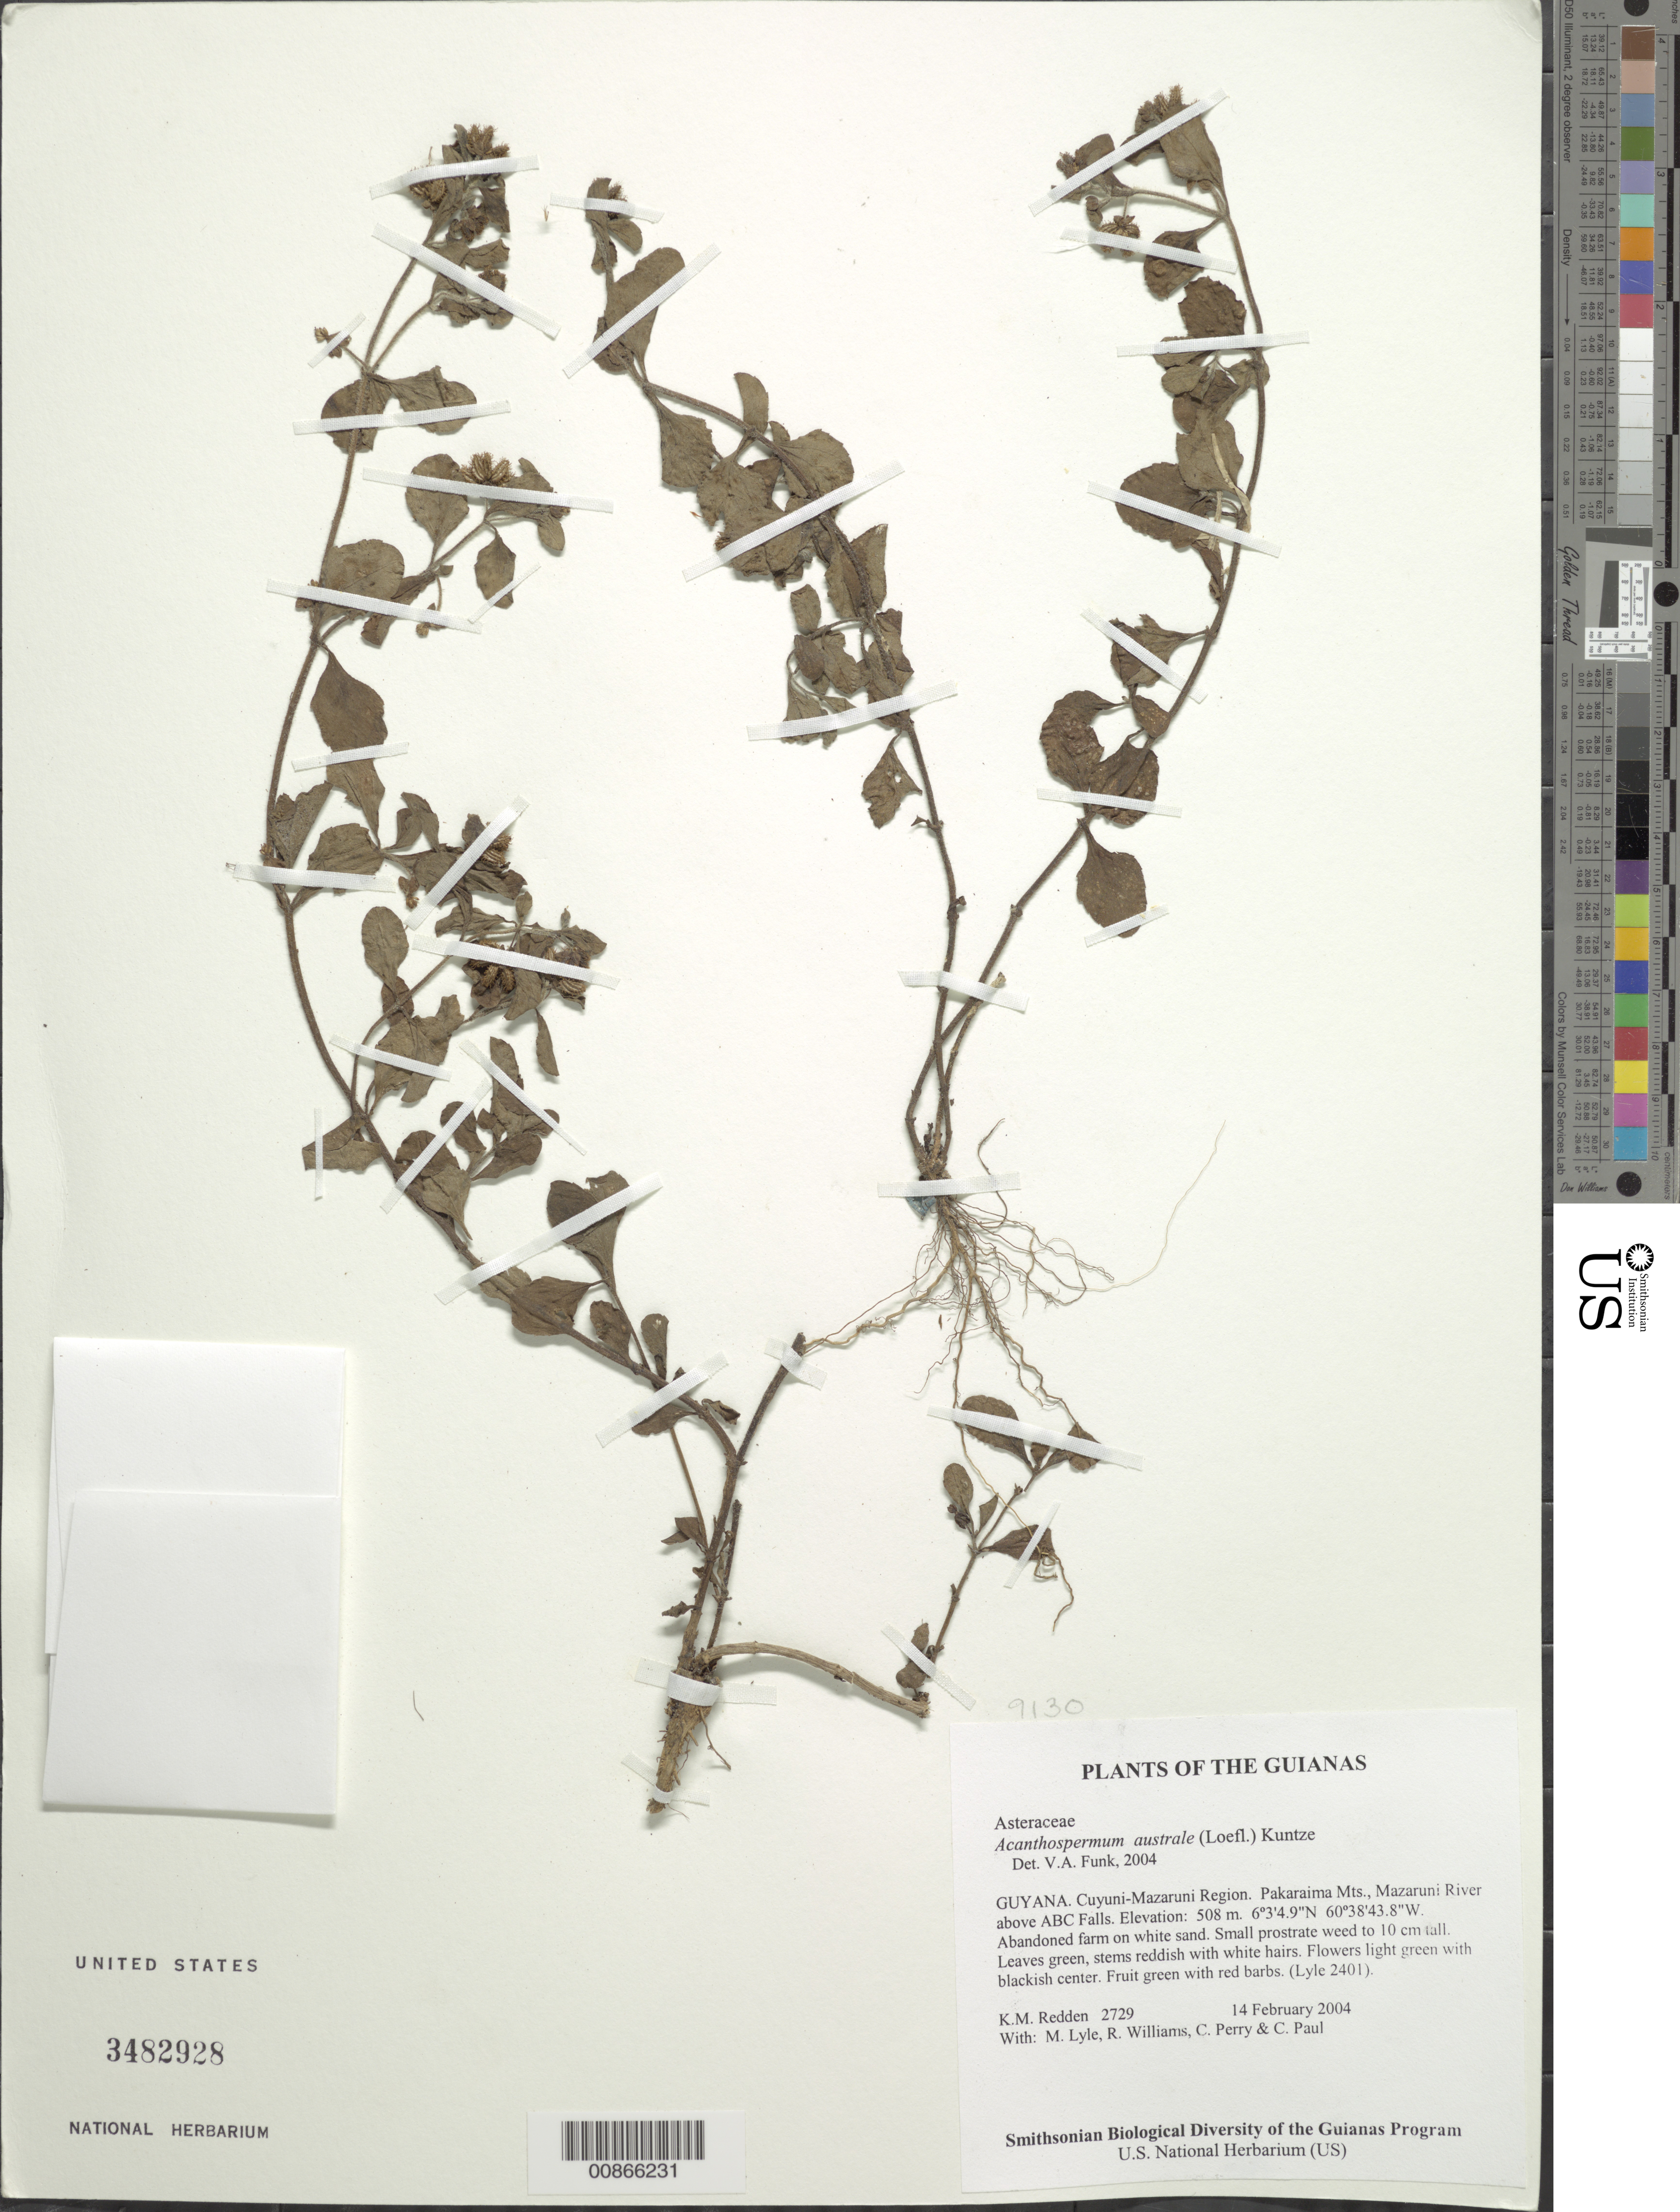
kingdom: Plantae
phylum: Tracheophyta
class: Magnoliopsida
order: Asterales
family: Asteraceae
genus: Acanthospermum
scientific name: Acanthospermum australe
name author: (Loefl.) Kuntze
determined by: Funk, Vicki A., (BOT), Smithsonian Institution - National Museum of Natural History (UNITED STATES)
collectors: K. M. Redden, M. Lyle, R. Williams, C. Perry & C. Paul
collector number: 2729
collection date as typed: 14 February 2004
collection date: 2004-02-14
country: Guyana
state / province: Cuyuni-Mazaruni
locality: Pakaraima Mts., Mazaruni River above ABC Falls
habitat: Abandoned farm on white sand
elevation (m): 508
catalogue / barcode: US 3482928